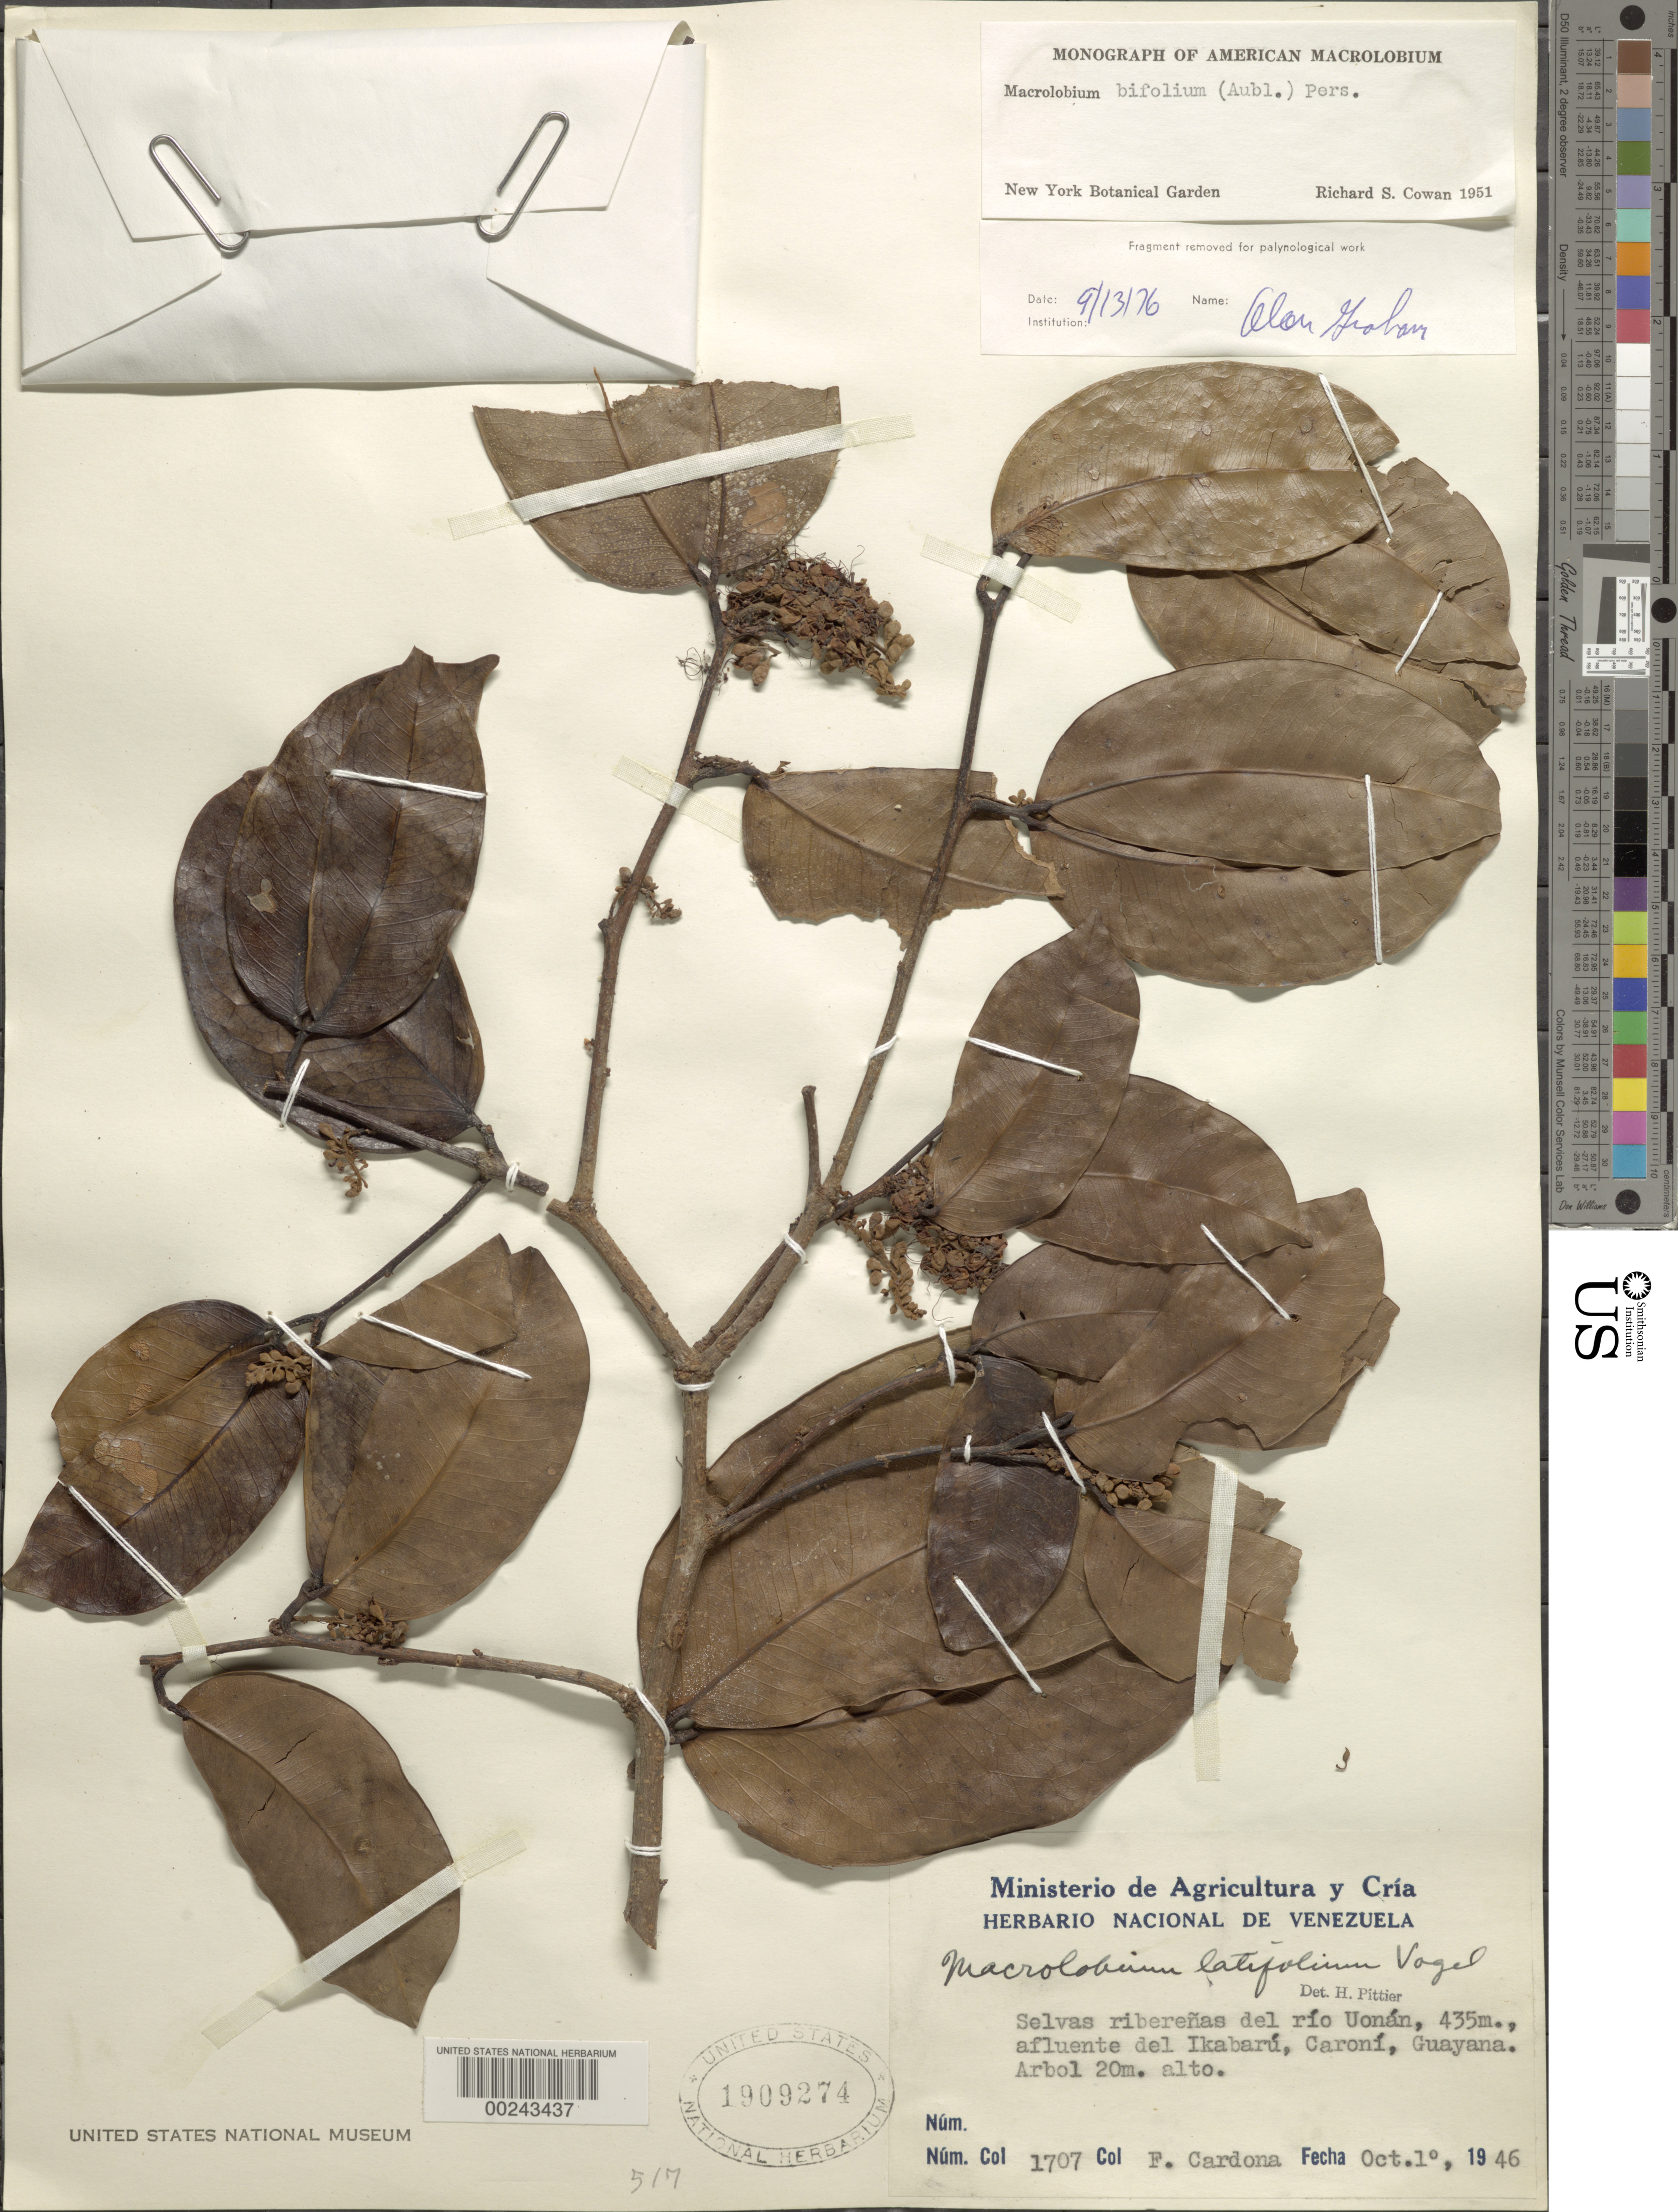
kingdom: Plantae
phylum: Tracheophyta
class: Magnoliopsida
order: Fabales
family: Fabaceae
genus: Macrolobium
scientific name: Macrolobium bifolium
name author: (Aubl.) Pers.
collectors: F. Cardona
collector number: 1707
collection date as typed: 18 Oct 1946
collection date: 1946-10-18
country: Venezuela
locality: Rio uonan, affluent of the ikabaru, caroni, guayana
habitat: Wooded river banks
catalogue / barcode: US 1909274